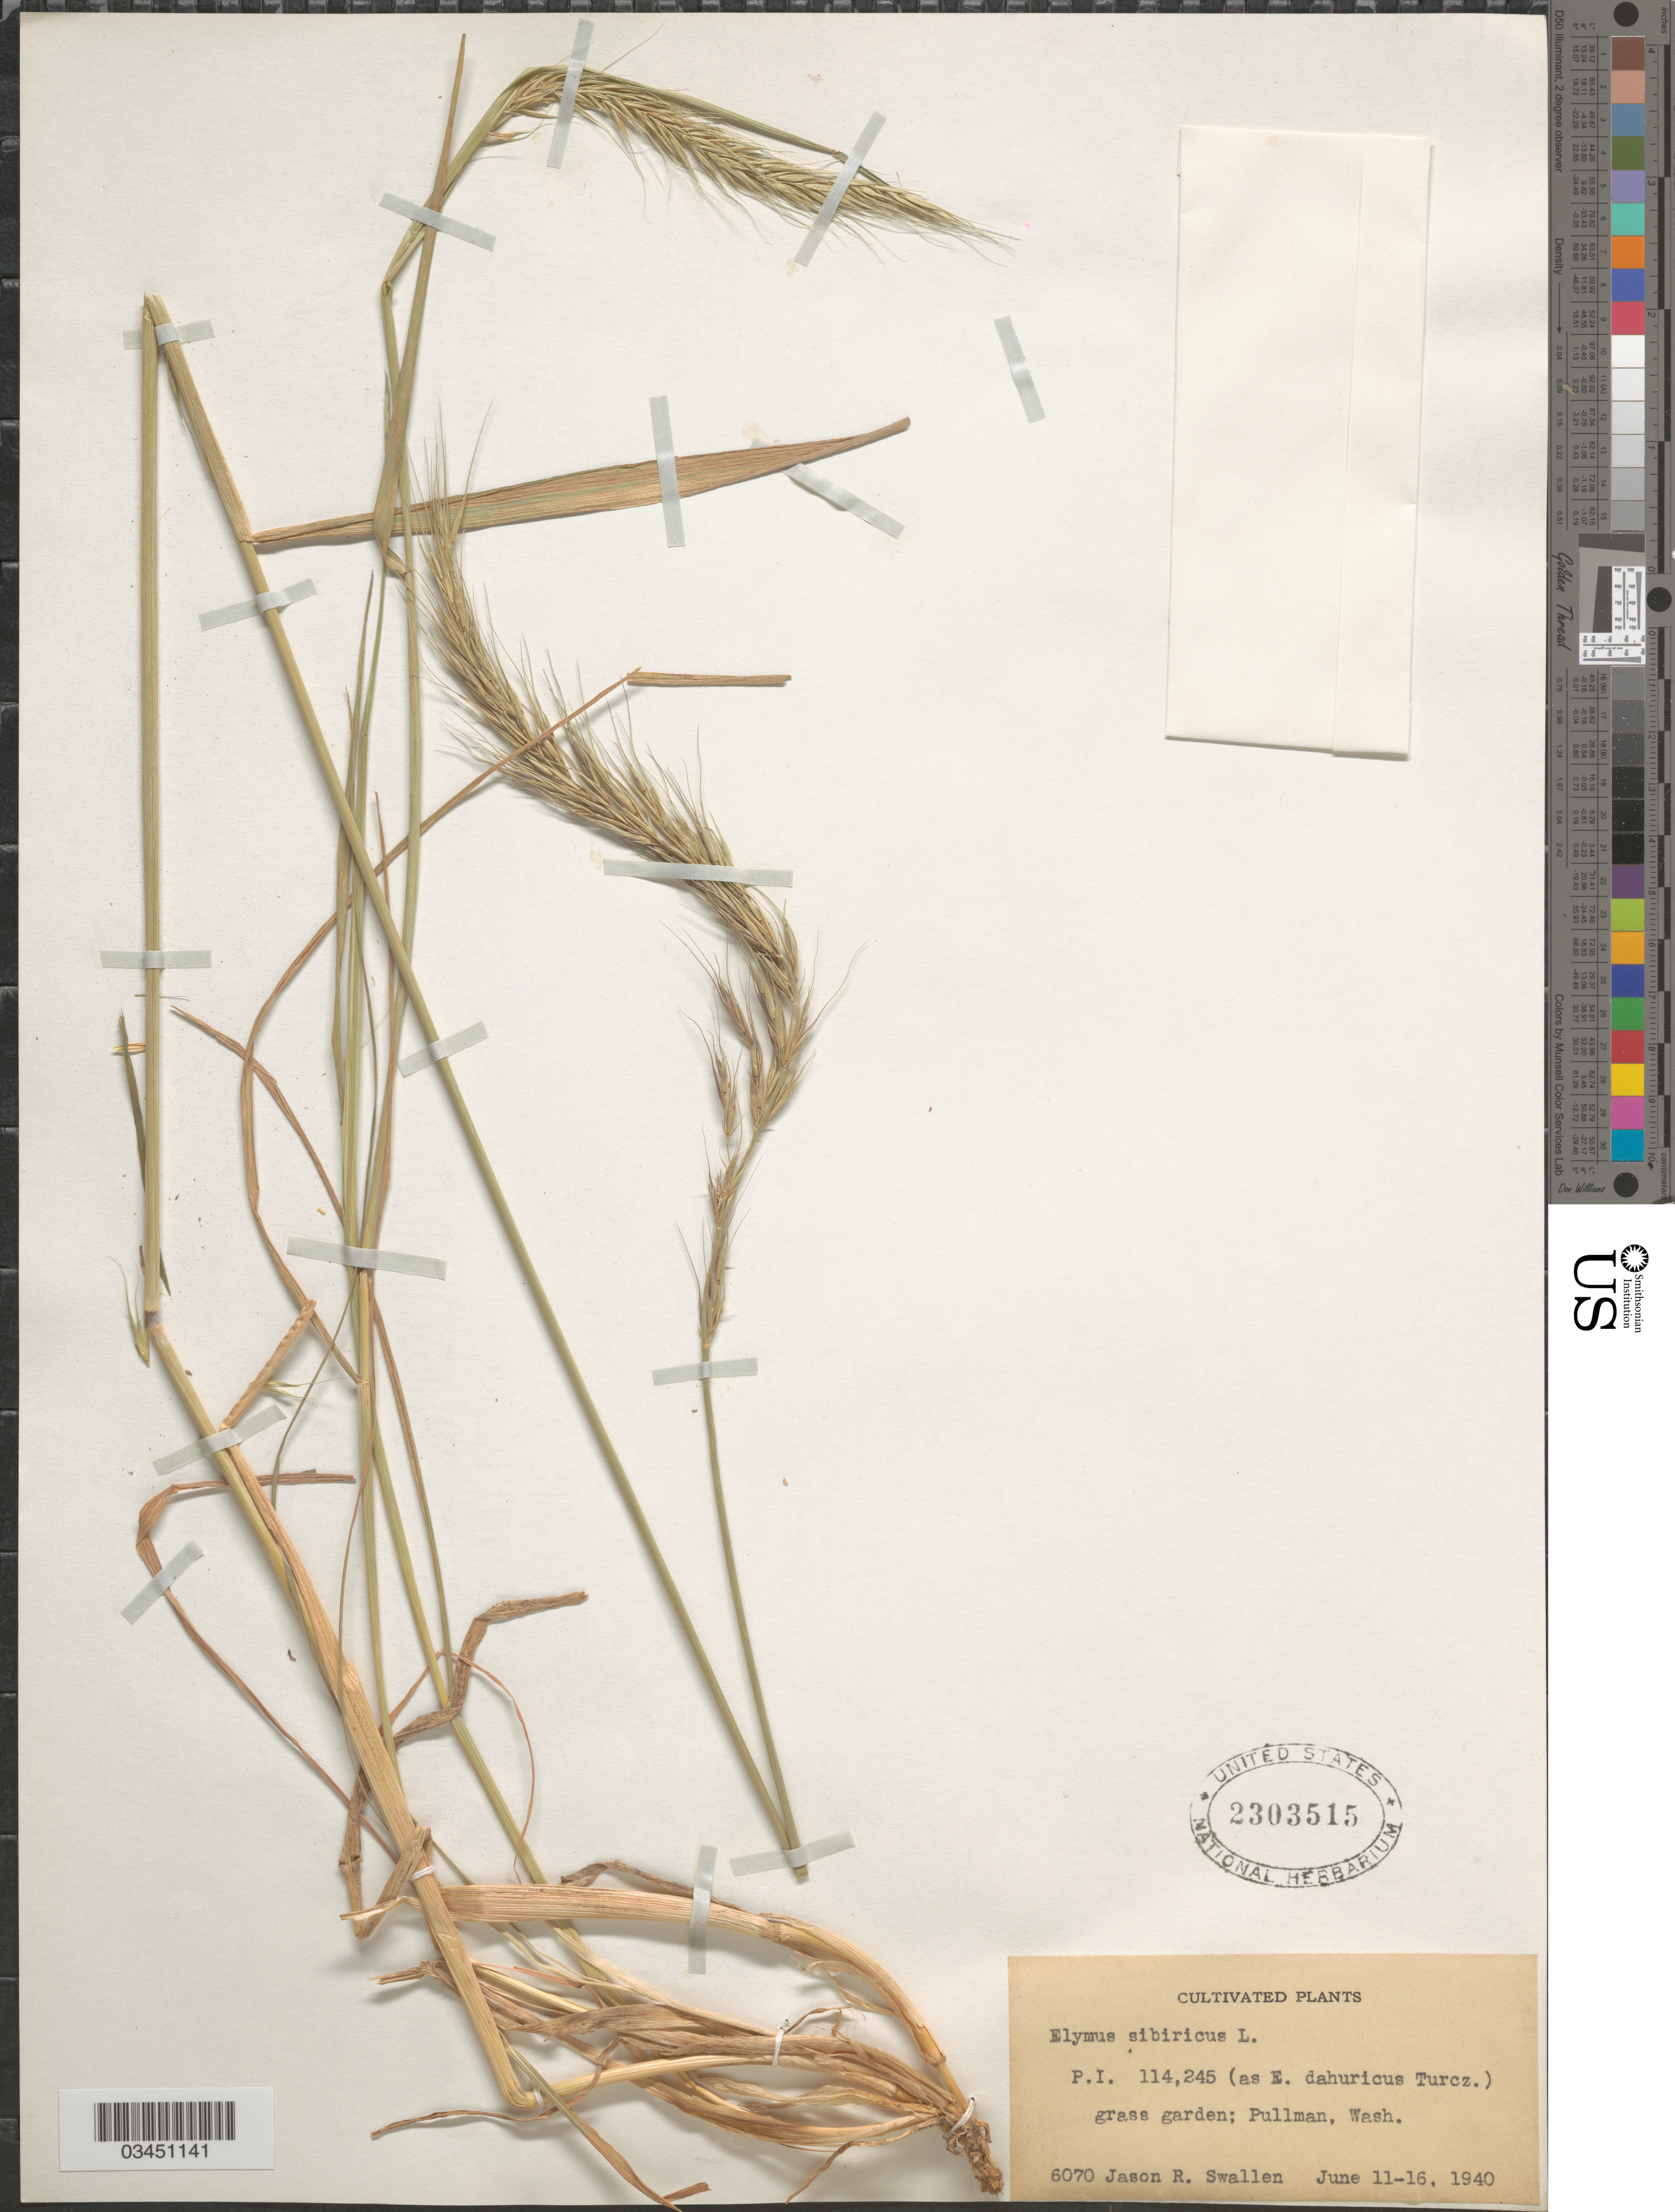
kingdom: Plantae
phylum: Tracheophyta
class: Liliopsida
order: Poales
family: Poaceae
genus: Elymus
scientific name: Elymus sibiricus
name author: L.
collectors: J. R. Swallen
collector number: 6070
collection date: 1940-06-11/1940-06-16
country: United States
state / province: Washington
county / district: Whitman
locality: Grass garden; Pullman.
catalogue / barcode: US 2303515